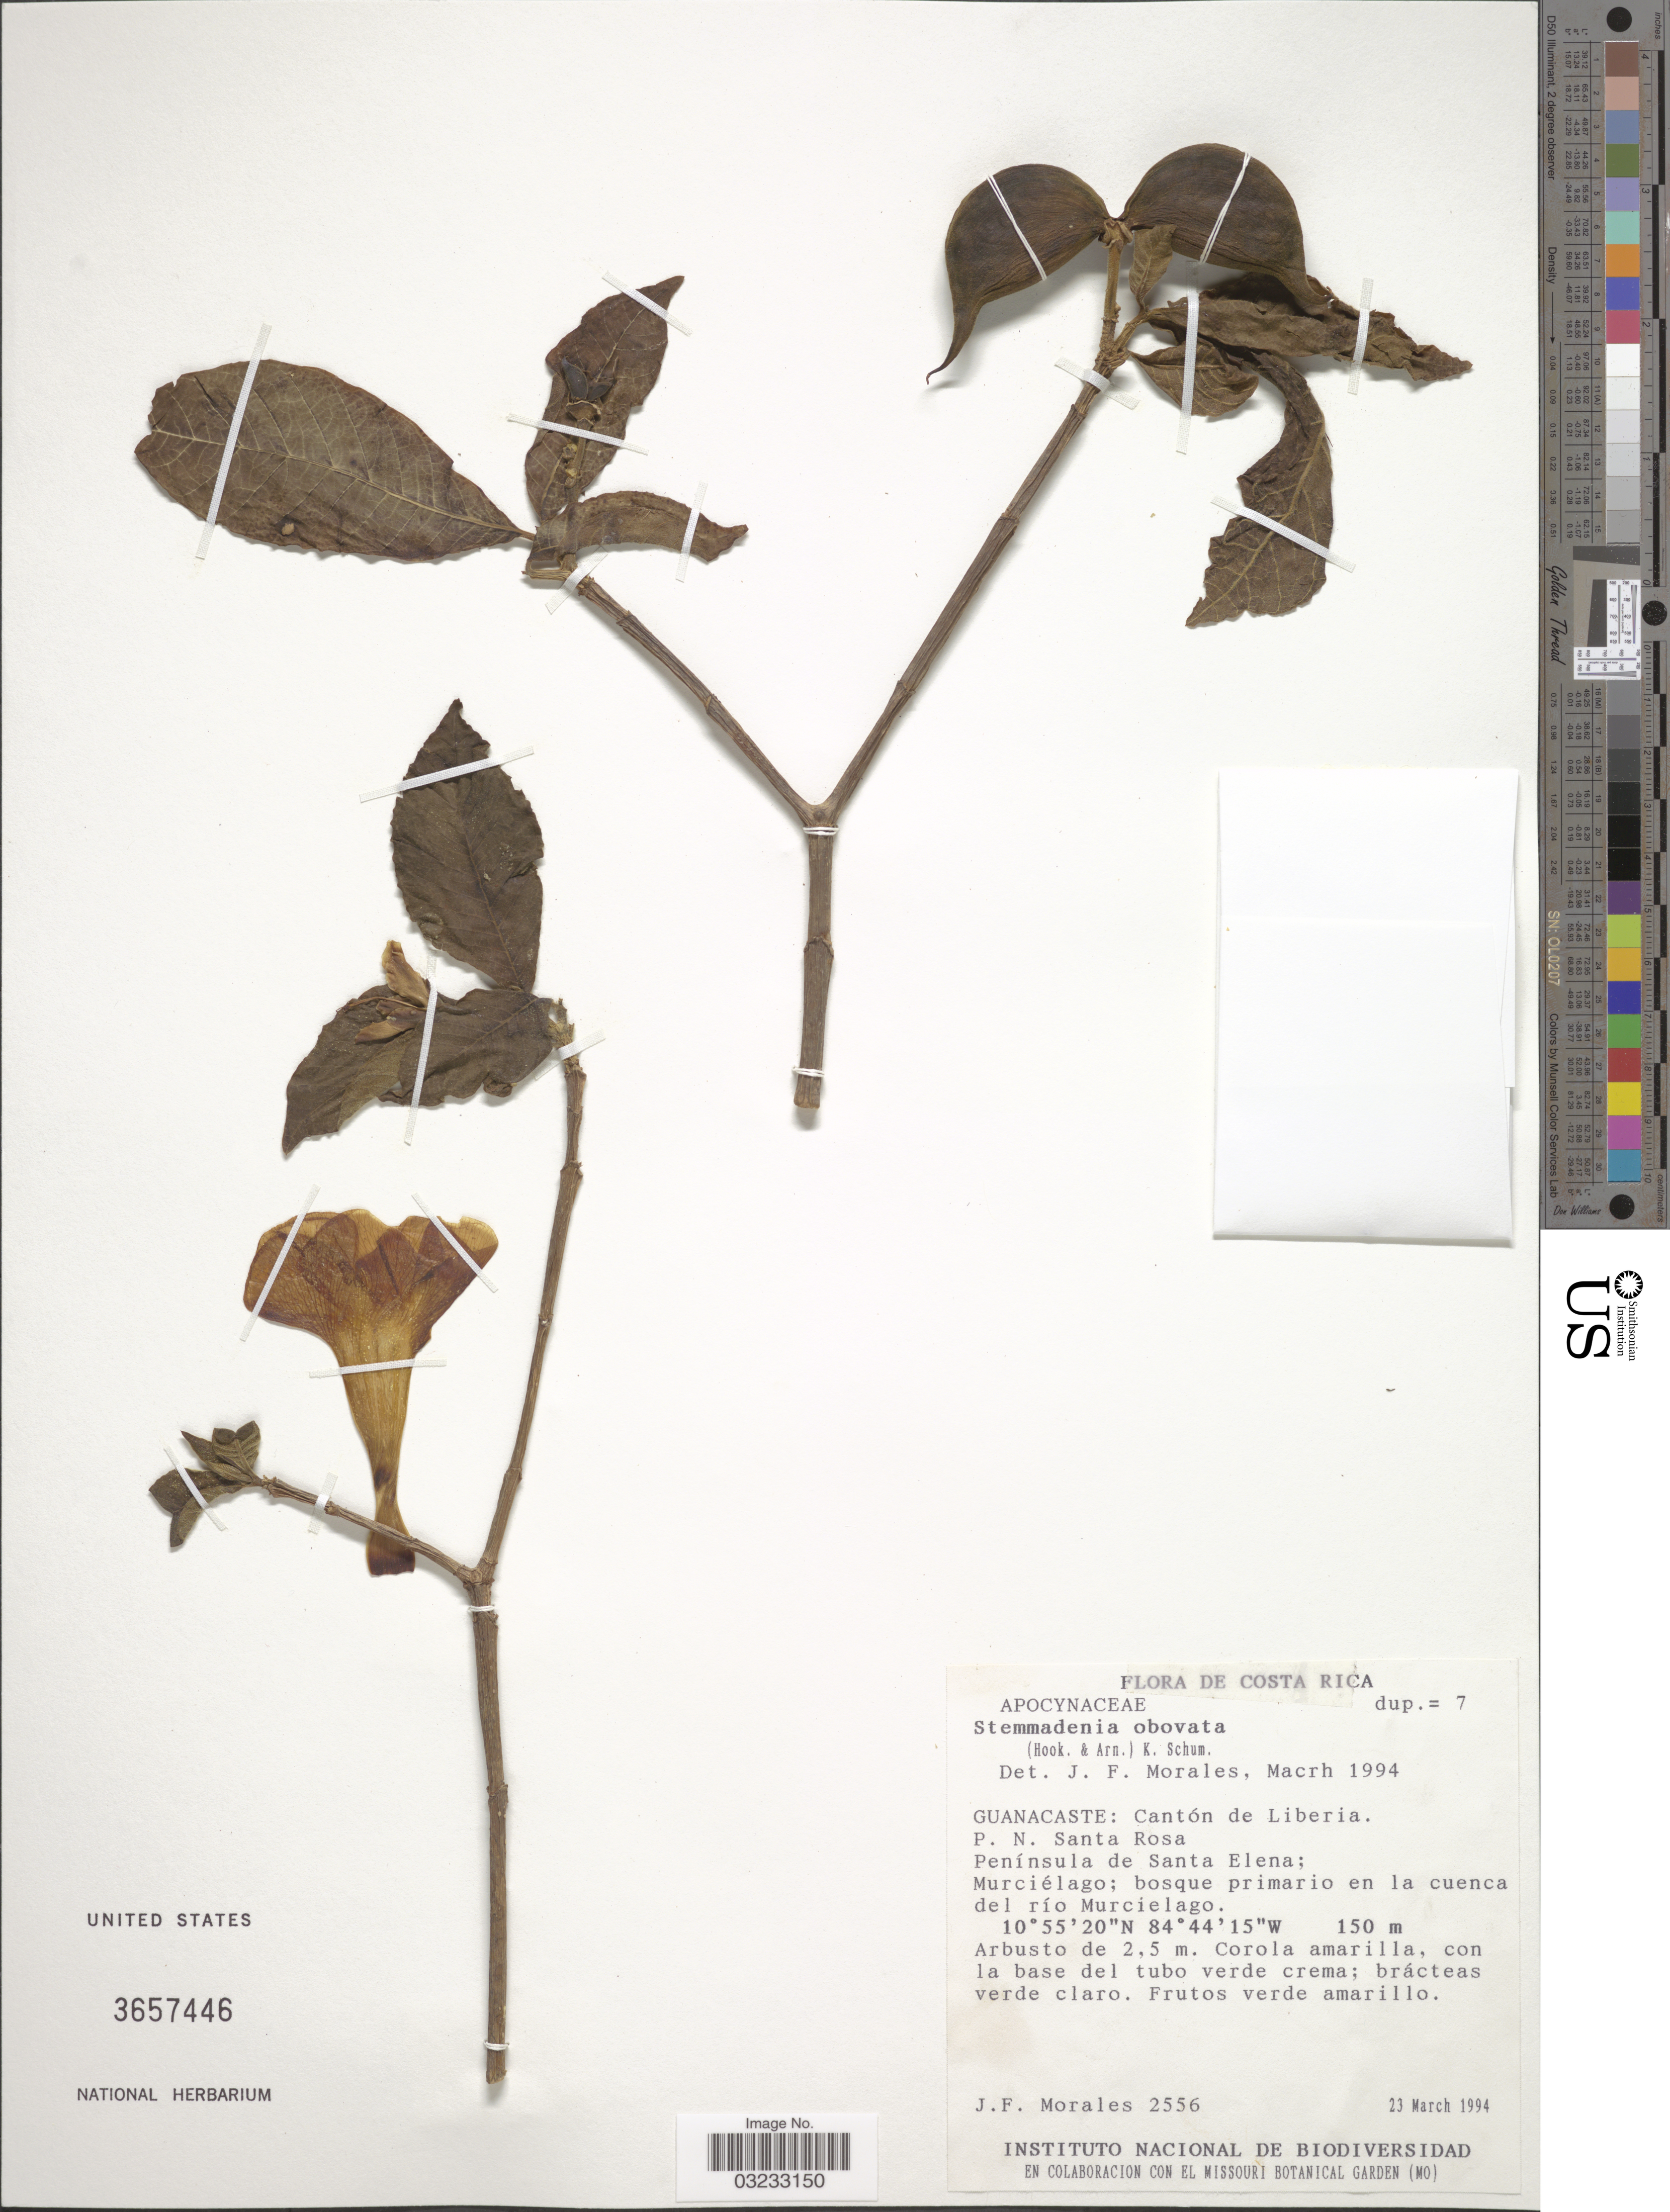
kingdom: Plantae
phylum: Tracheophyta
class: Magnoliopsida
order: Gentianales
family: Apocynaceae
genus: Stemmadenia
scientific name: Stemmadenia obovata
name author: (Hook. & Arn.) K. Schum.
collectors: J. Morales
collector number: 2556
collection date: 1994-03-23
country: Costa Rica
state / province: Guanacaste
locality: Cantón de Liberia. P. N. Santa Rosa. Península de Santa Elena; Murciélago; bosque primario en la cuenca el río Murcielago.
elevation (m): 150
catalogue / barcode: US 3657446